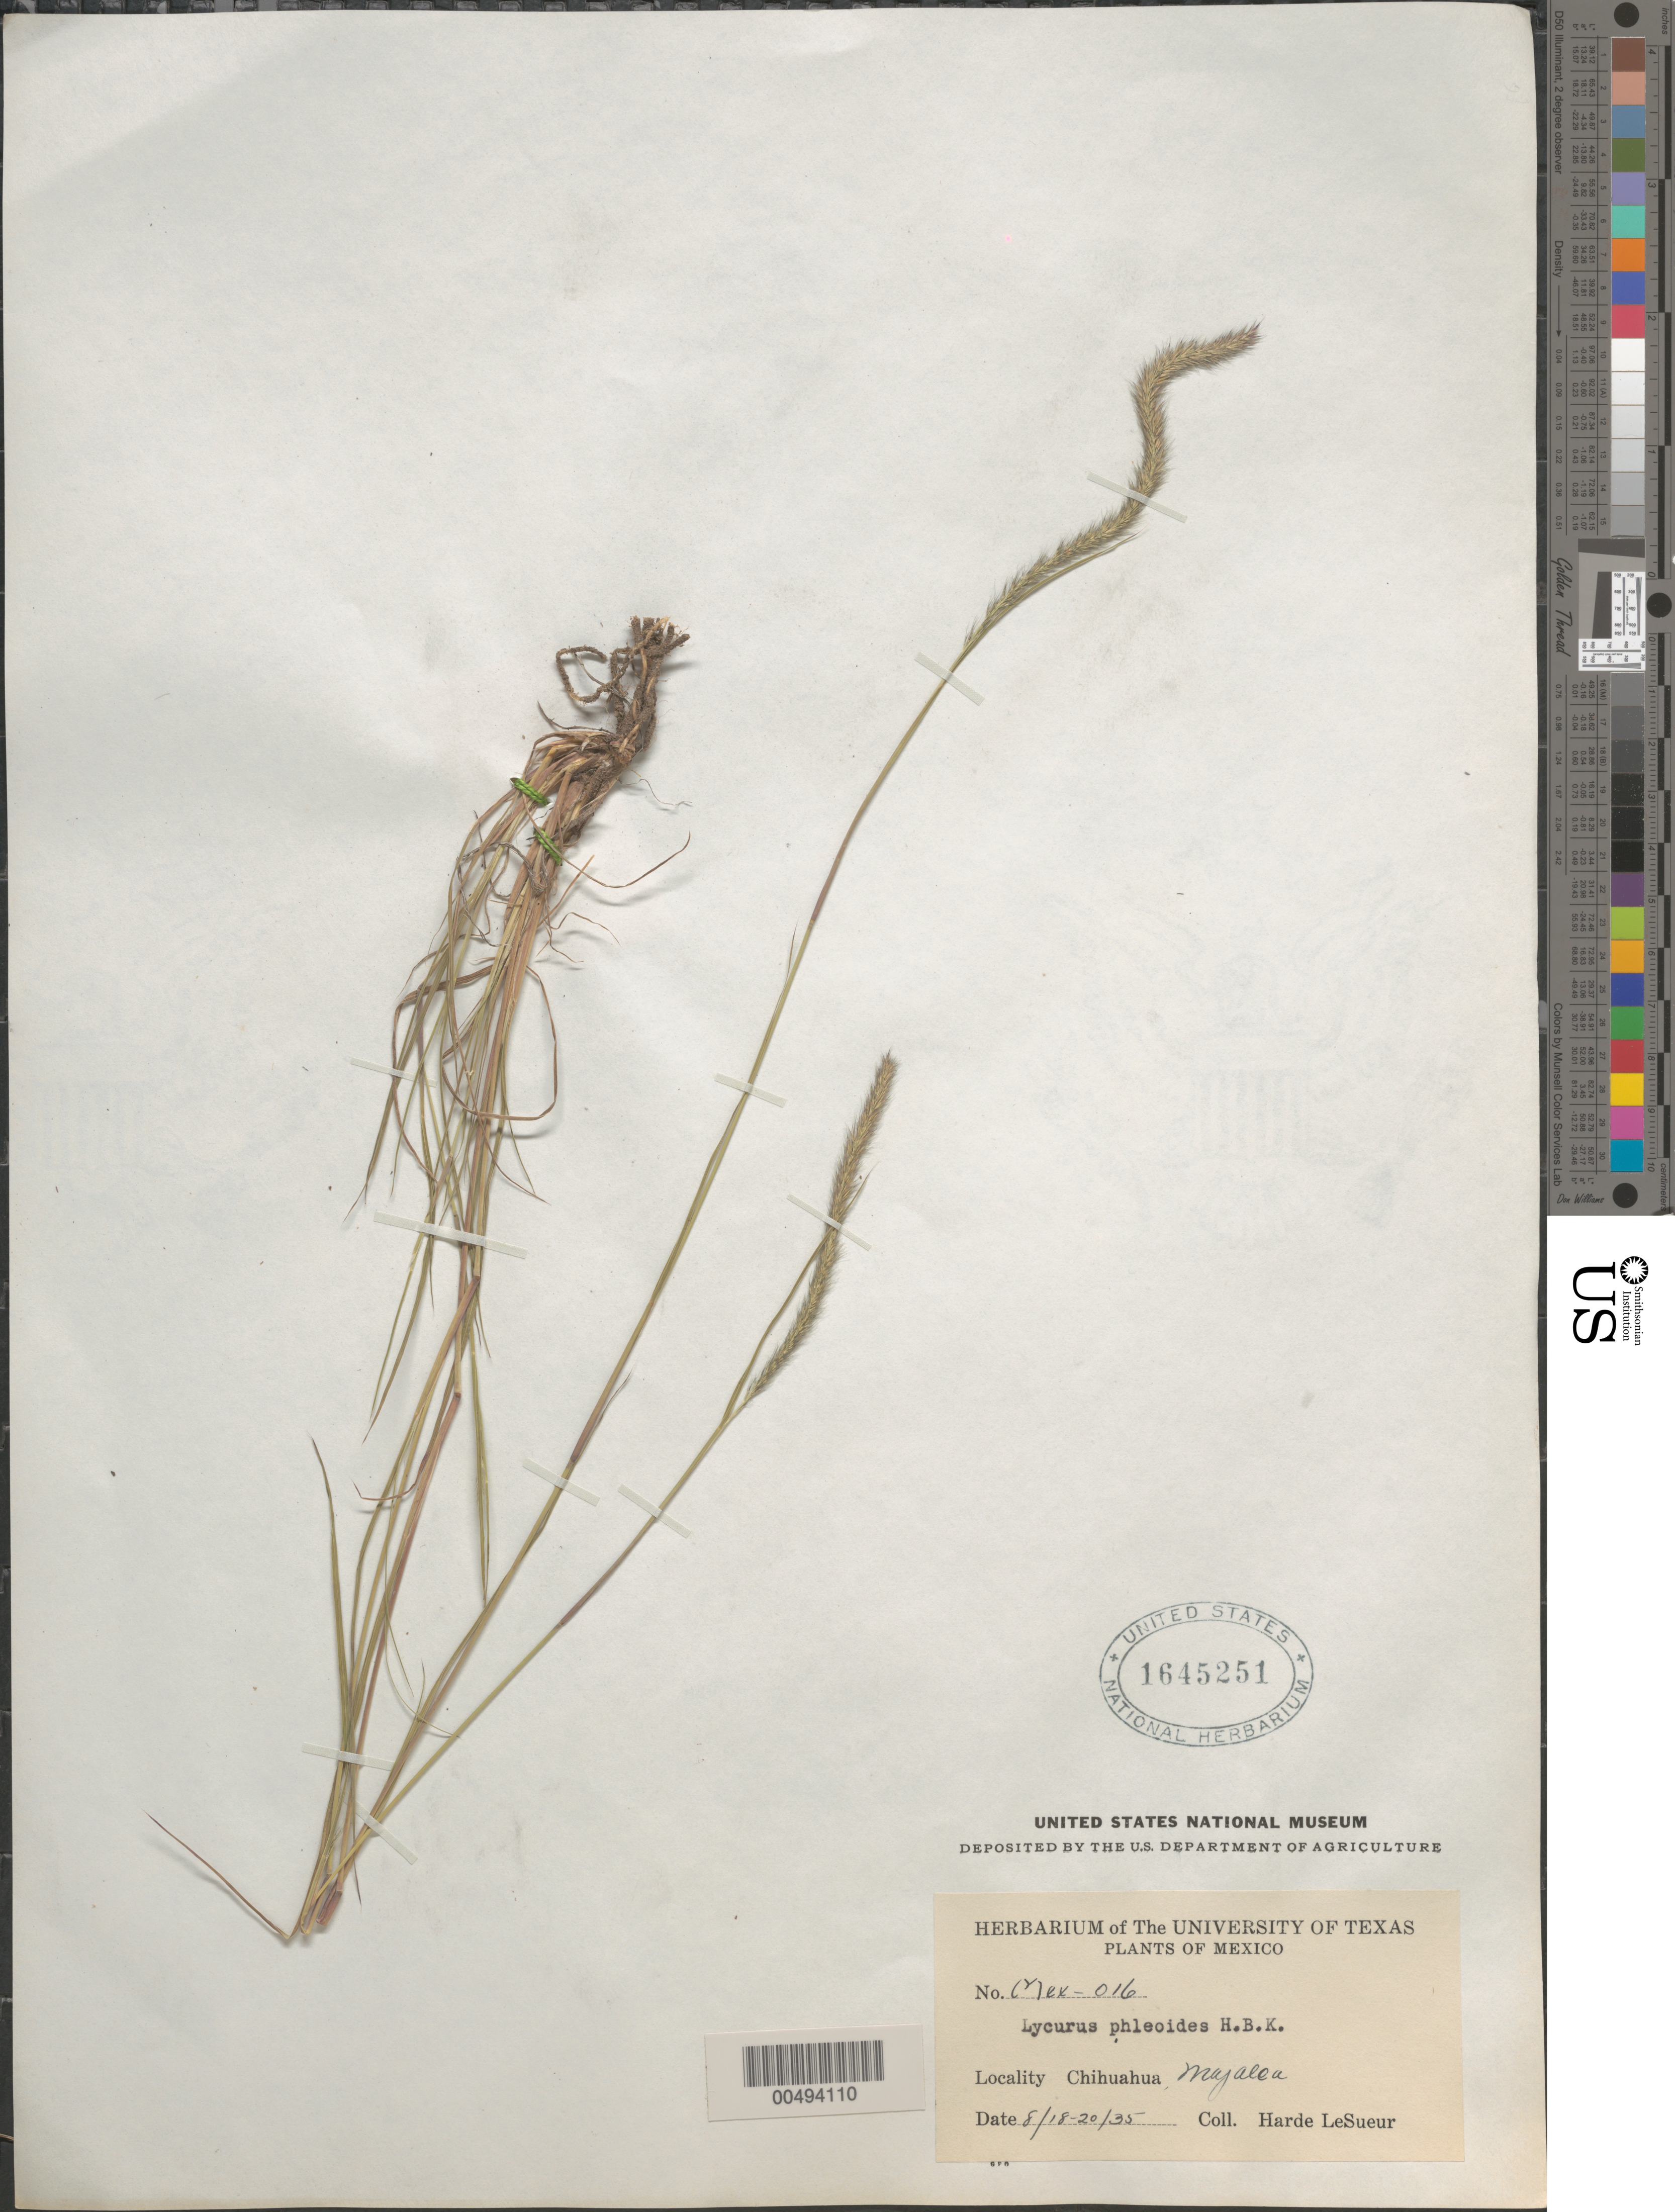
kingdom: Plantae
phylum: Tracheophyta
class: Liliopsida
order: Poales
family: Poaceae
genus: Lycurus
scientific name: Lycurus phleoides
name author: Kunth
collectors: D. H. LeSueur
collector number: Mex-016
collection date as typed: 18 Aug 1935 to 20 Aug 1935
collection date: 1935-08-18/1935-08-20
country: Mexico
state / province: Chihuahua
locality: Majalea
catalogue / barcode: US 1645251